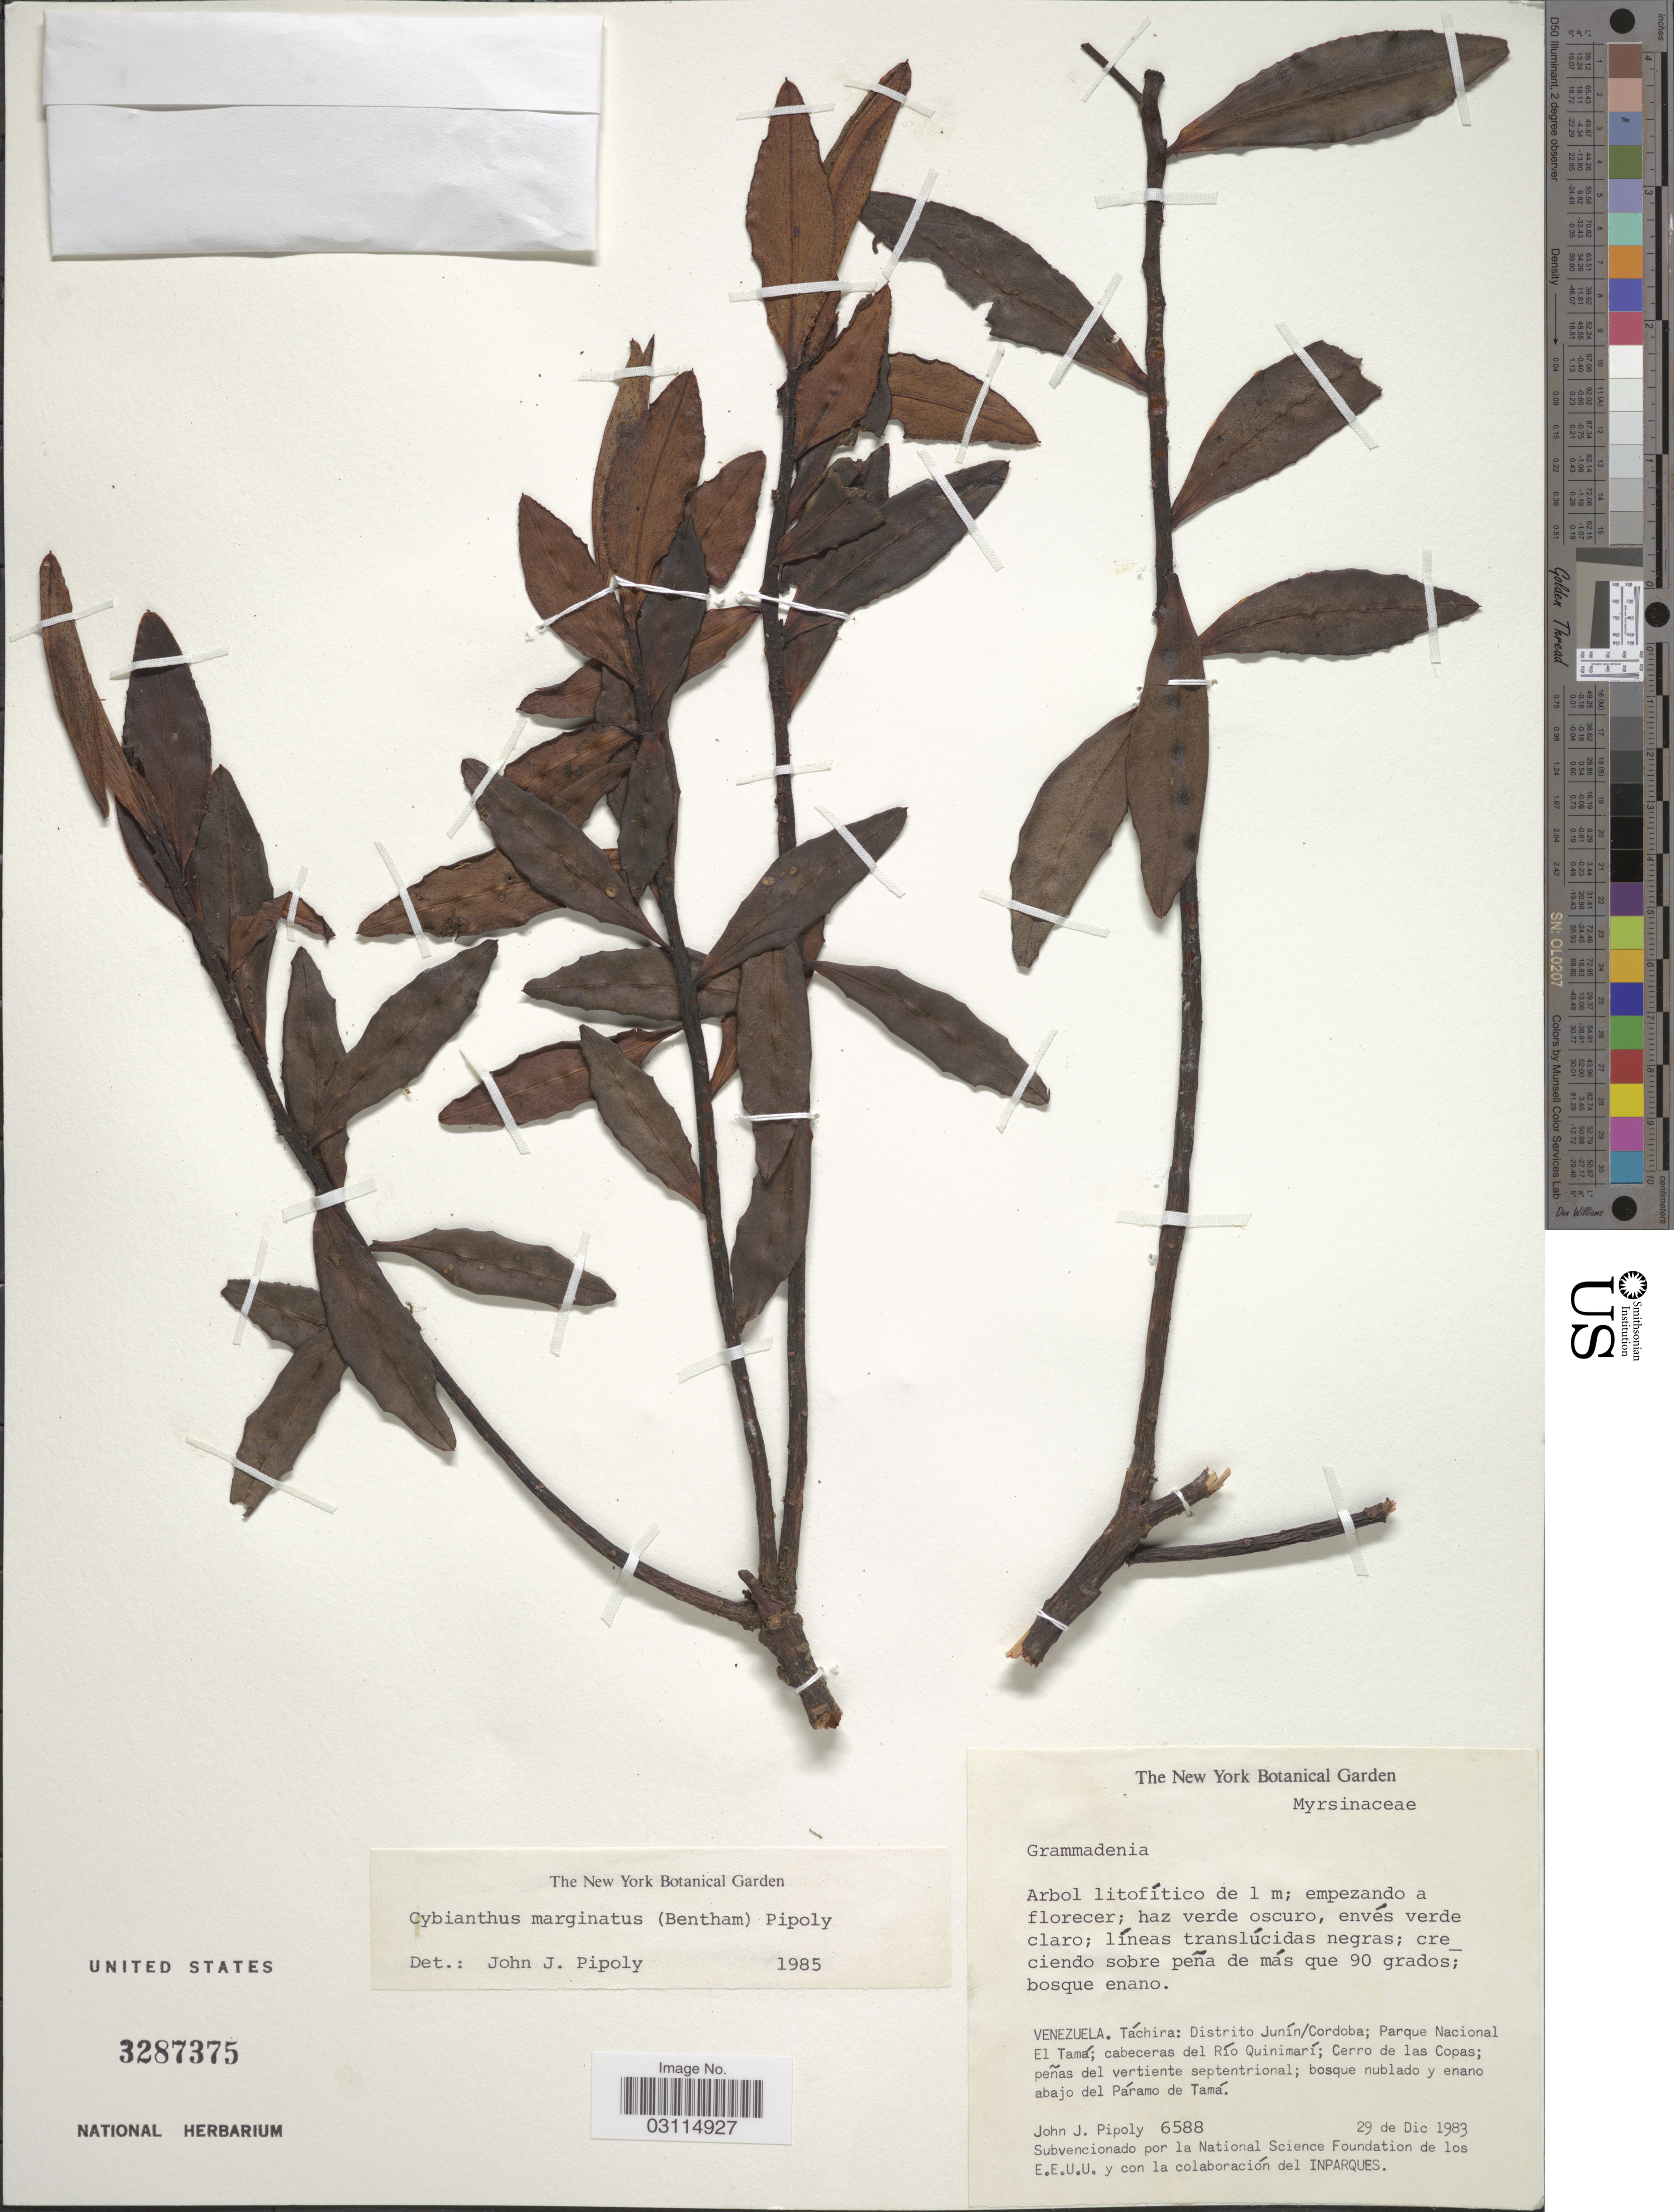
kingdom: Plantae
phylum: Tracheophyta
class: Magnoliopsida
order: Ericales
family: Primulaceae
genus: Cybianthus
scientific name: Cybianthus marginatus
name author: (Benth.) Pipoly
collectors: J. J. Pipoly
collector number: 6588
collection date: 1983-12-29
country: Venezuela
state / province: Tachira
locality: Distrito Junín/ Cordoba; Parque Nacional El Tamá; cabeceras del Río Quinimarí; Cerro de las Copas; peñas del vertiente septentrional; bosque nublado y enano abajo del Páramo de Tamá.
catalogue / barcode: US 3287375